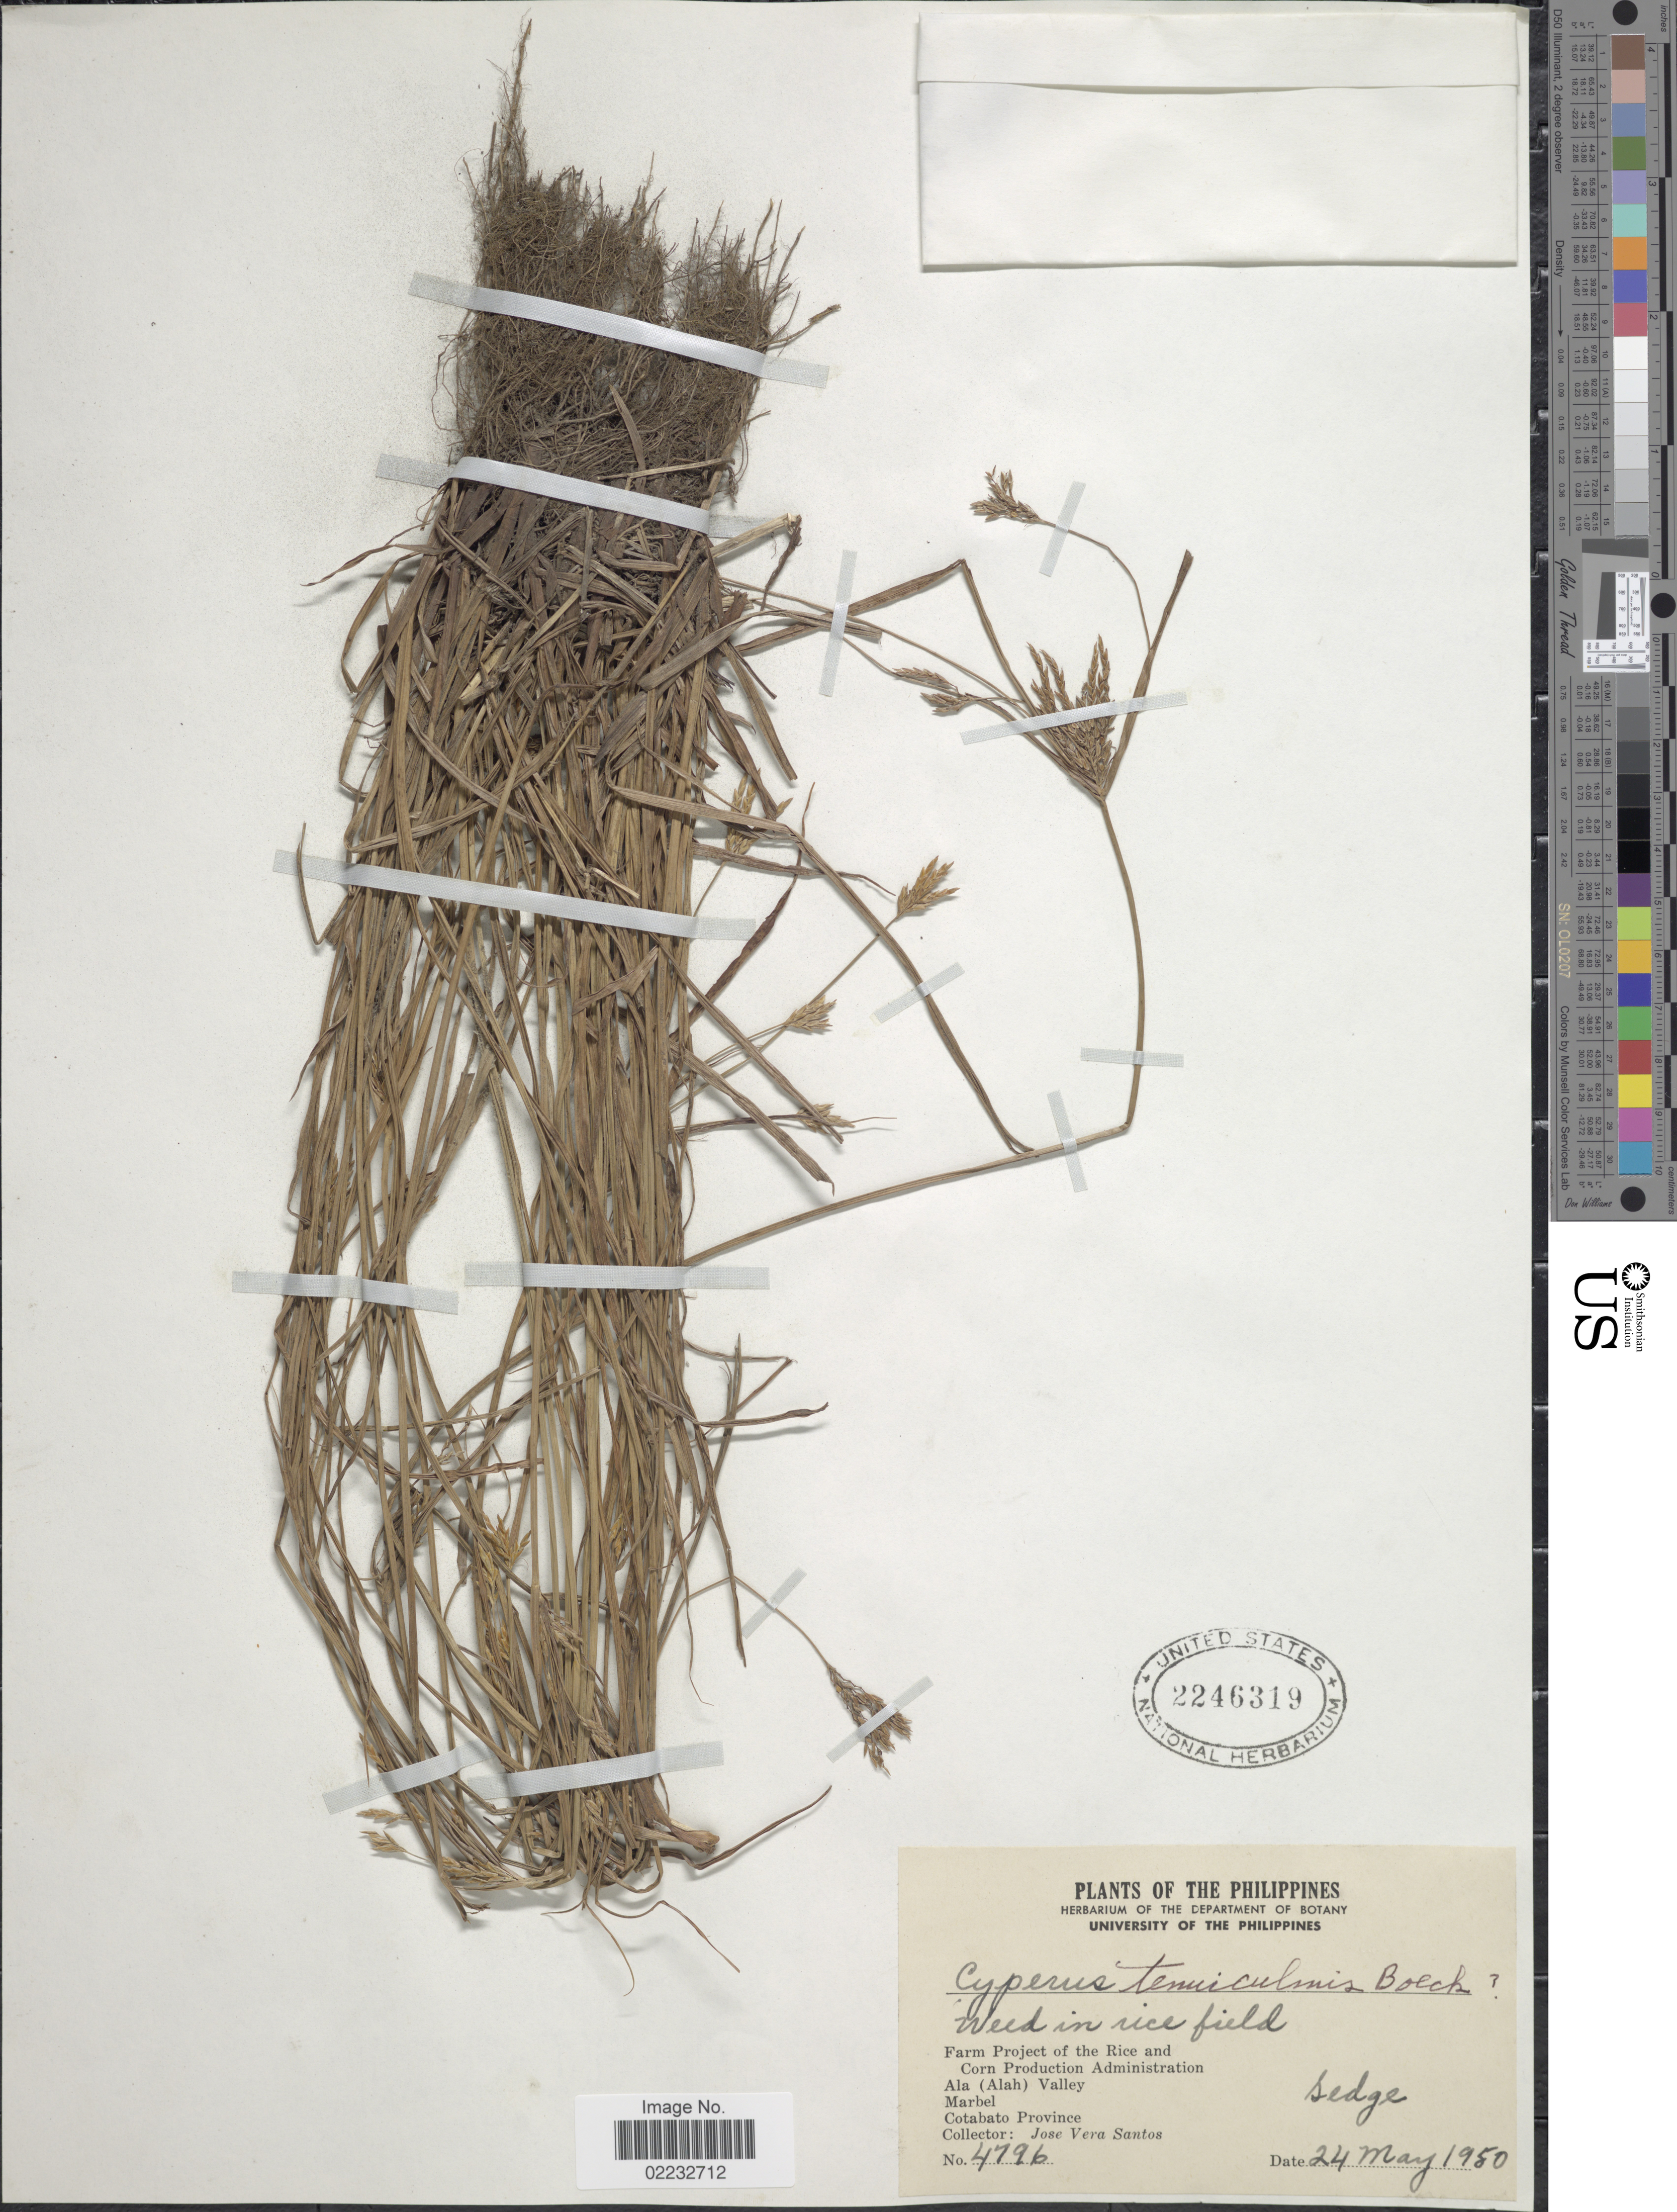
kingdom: Plantae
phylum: Tracheophyta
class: Liliopsida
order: Poales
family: Cyperaceae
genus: Cyperus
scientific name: Cyperus tenuiculmis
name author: Boeckeler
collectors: J. Santos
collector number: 4796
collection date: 1950-05-24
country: Philippines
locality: Ala (Alah) Valley. Marbel. Cotabato Province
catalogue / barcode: US 2246319